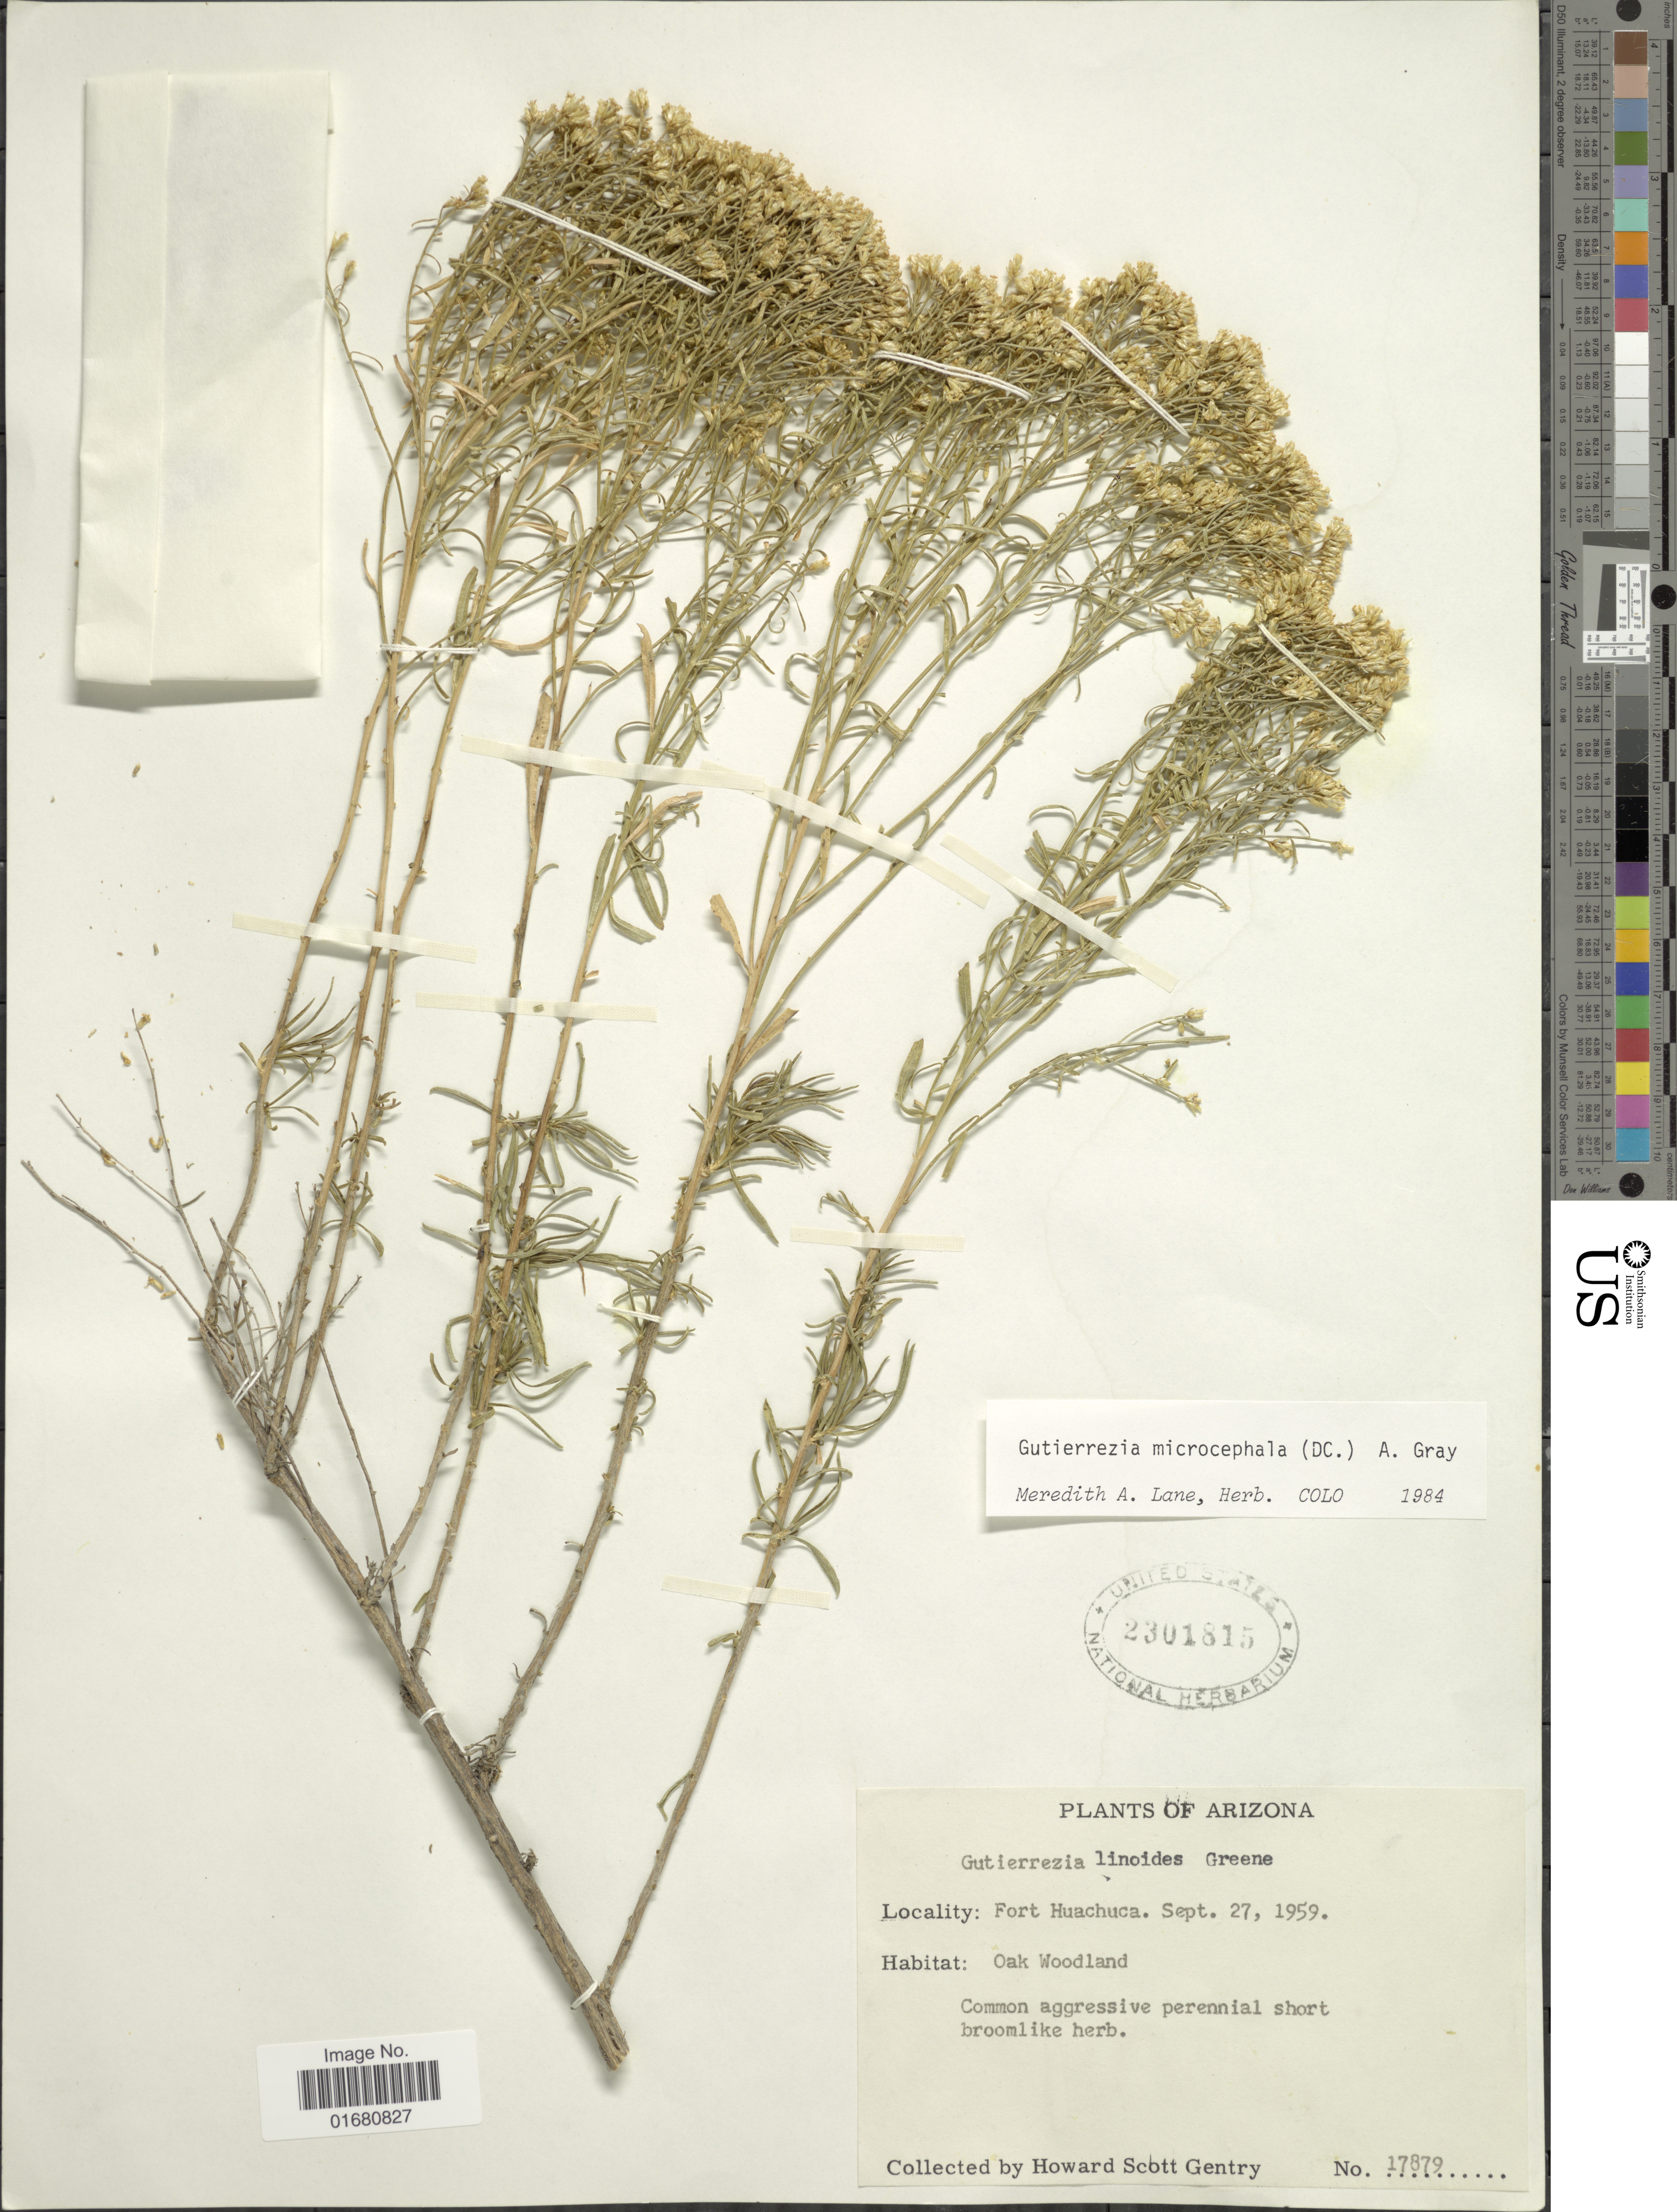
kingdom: Plantae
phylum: Tracheophyta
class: Magnoliopsida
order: Asterales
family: Asteraceae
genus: Gutierrezia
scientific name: Gutierrezia microcephala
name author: (DC.) A. Gray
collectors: H. S. Gentry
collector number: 17879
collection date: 1959-09-27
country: United States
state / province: Arizona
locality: Fort Huachuca, Oak Woodland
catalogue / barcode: US 2301815